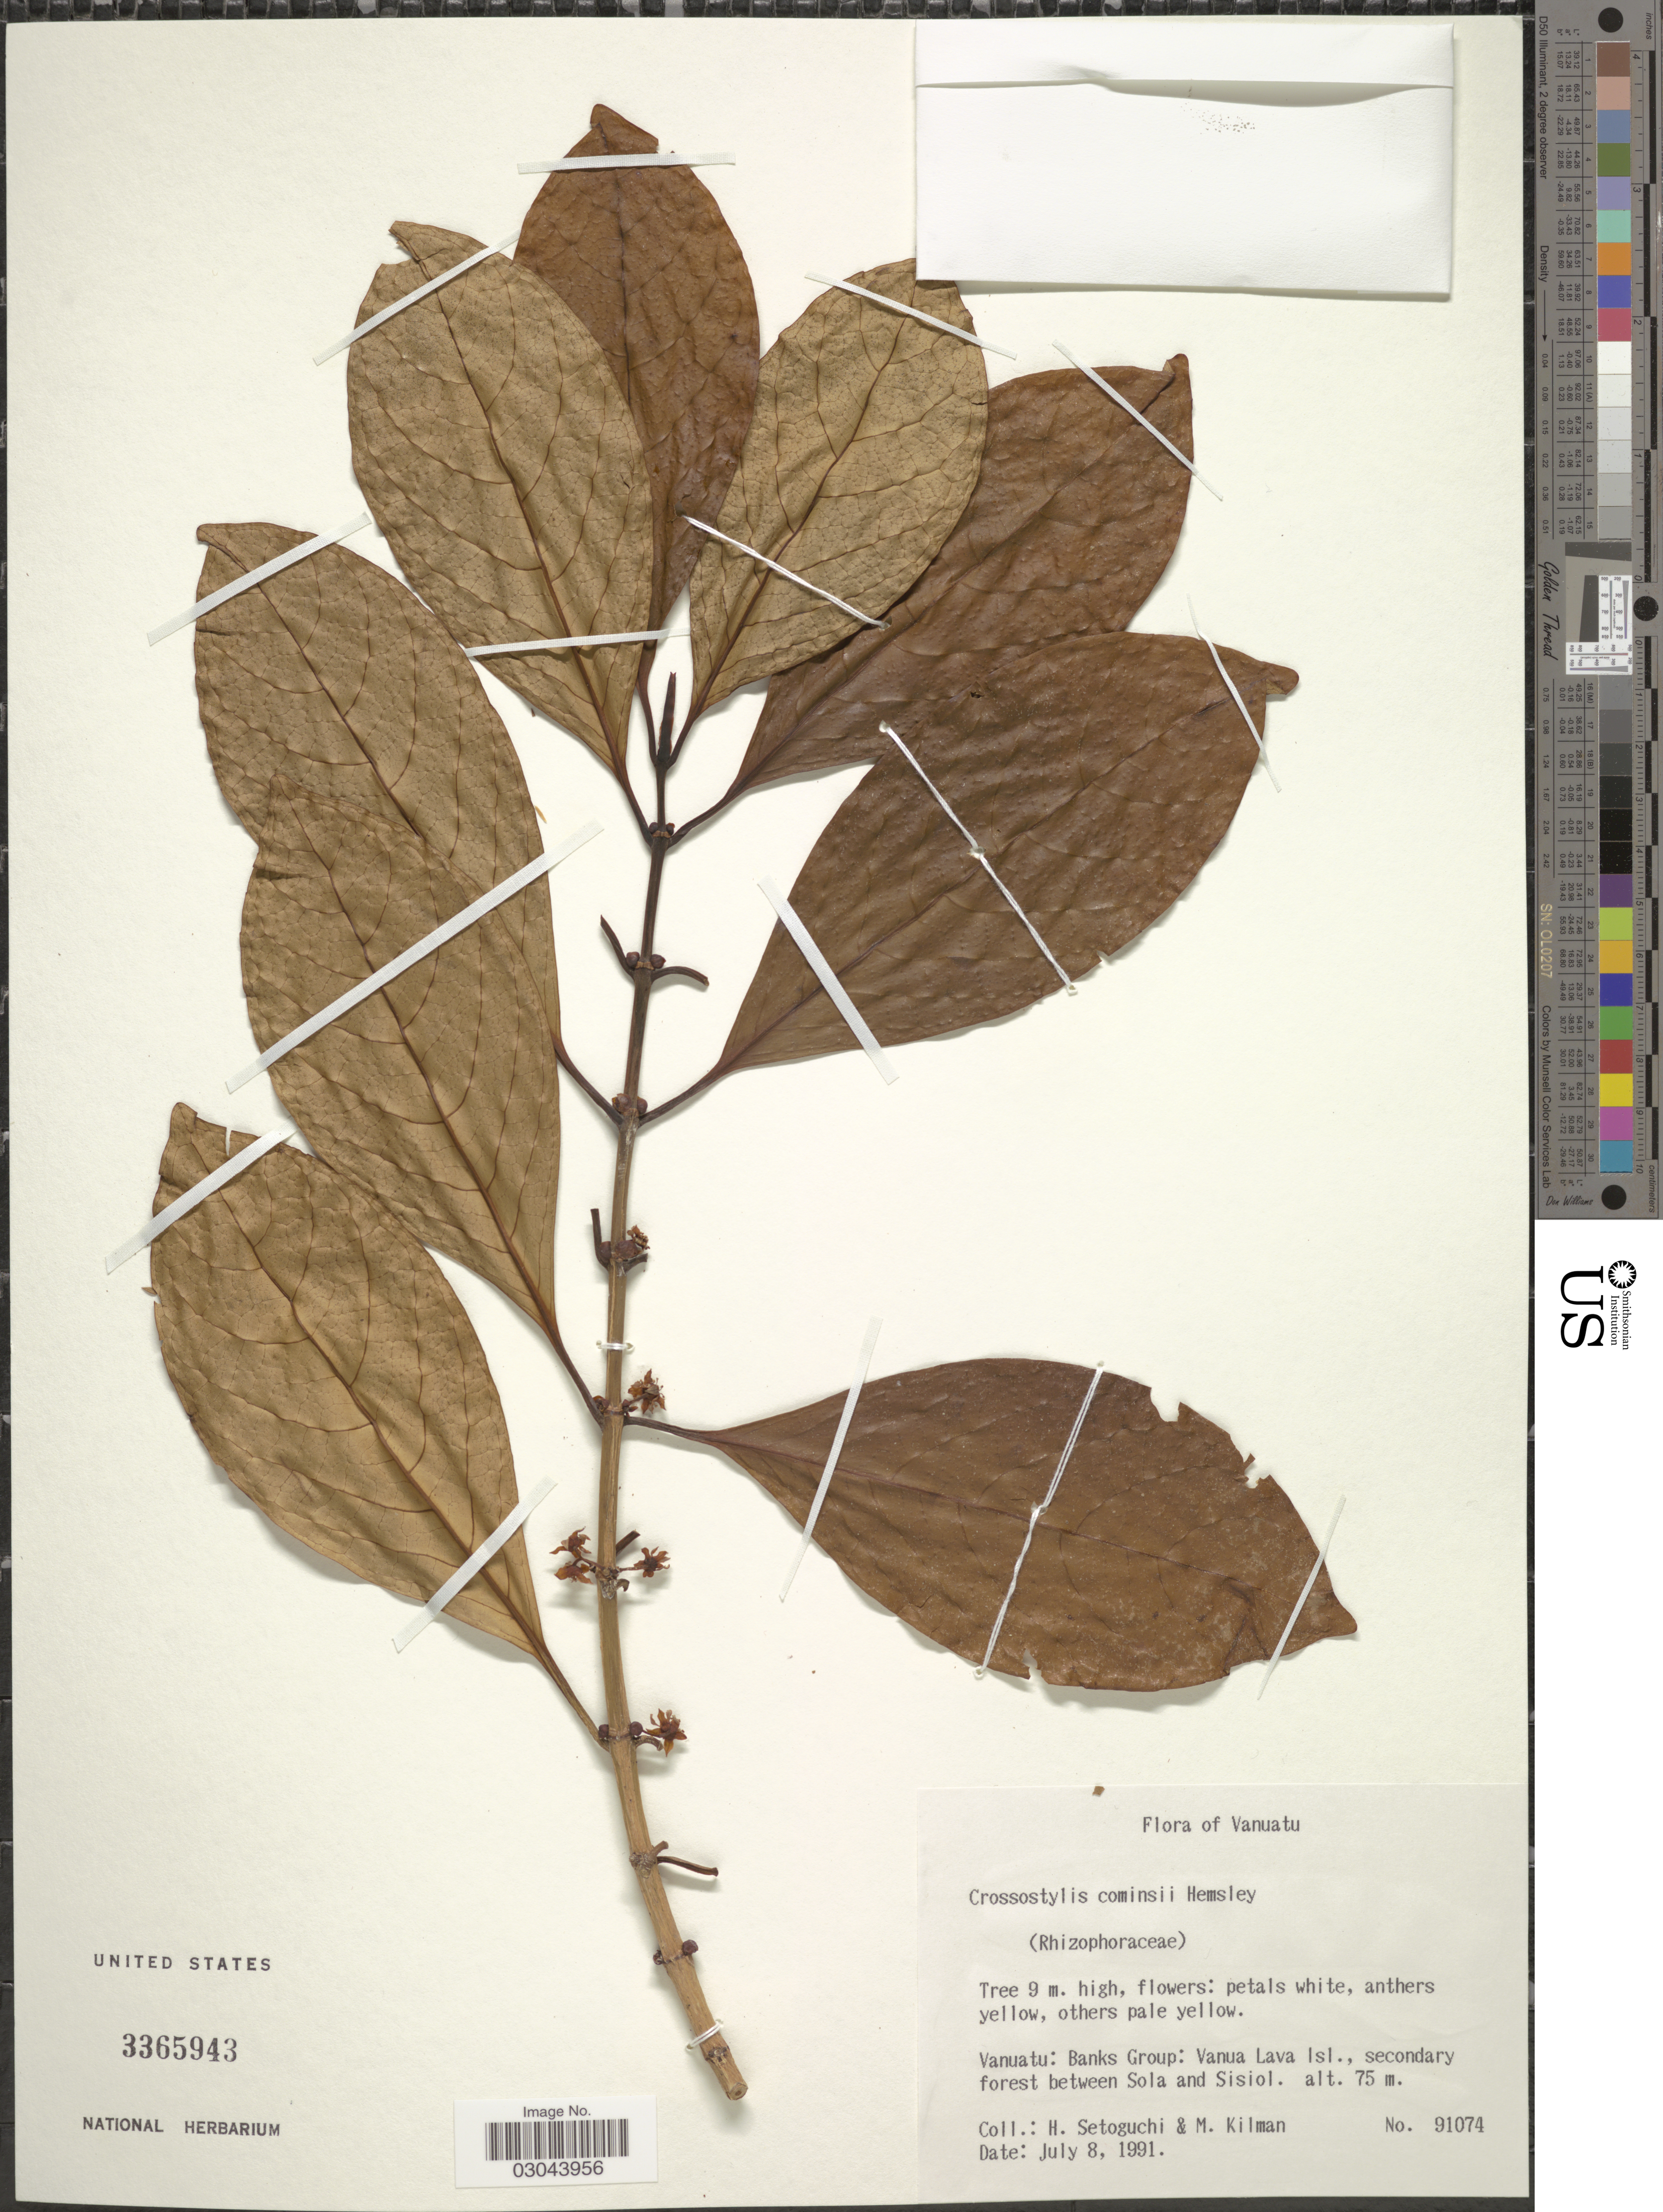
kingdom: Plantae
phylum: Tracheophyta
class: Magnoliopsida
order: Malpighiales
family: Rhizophoraceae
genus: Crossostylis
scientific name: Crossostylis cominsii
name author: Hemsl.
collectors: H. Setoguchi & M. Kilman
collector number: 91074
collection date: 1991-07-08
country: Vanuatu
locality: Banks Group: Vanua Lava Isl., secondary forest between Sola and Sisiol.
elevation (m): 75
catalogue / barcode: US 3365943